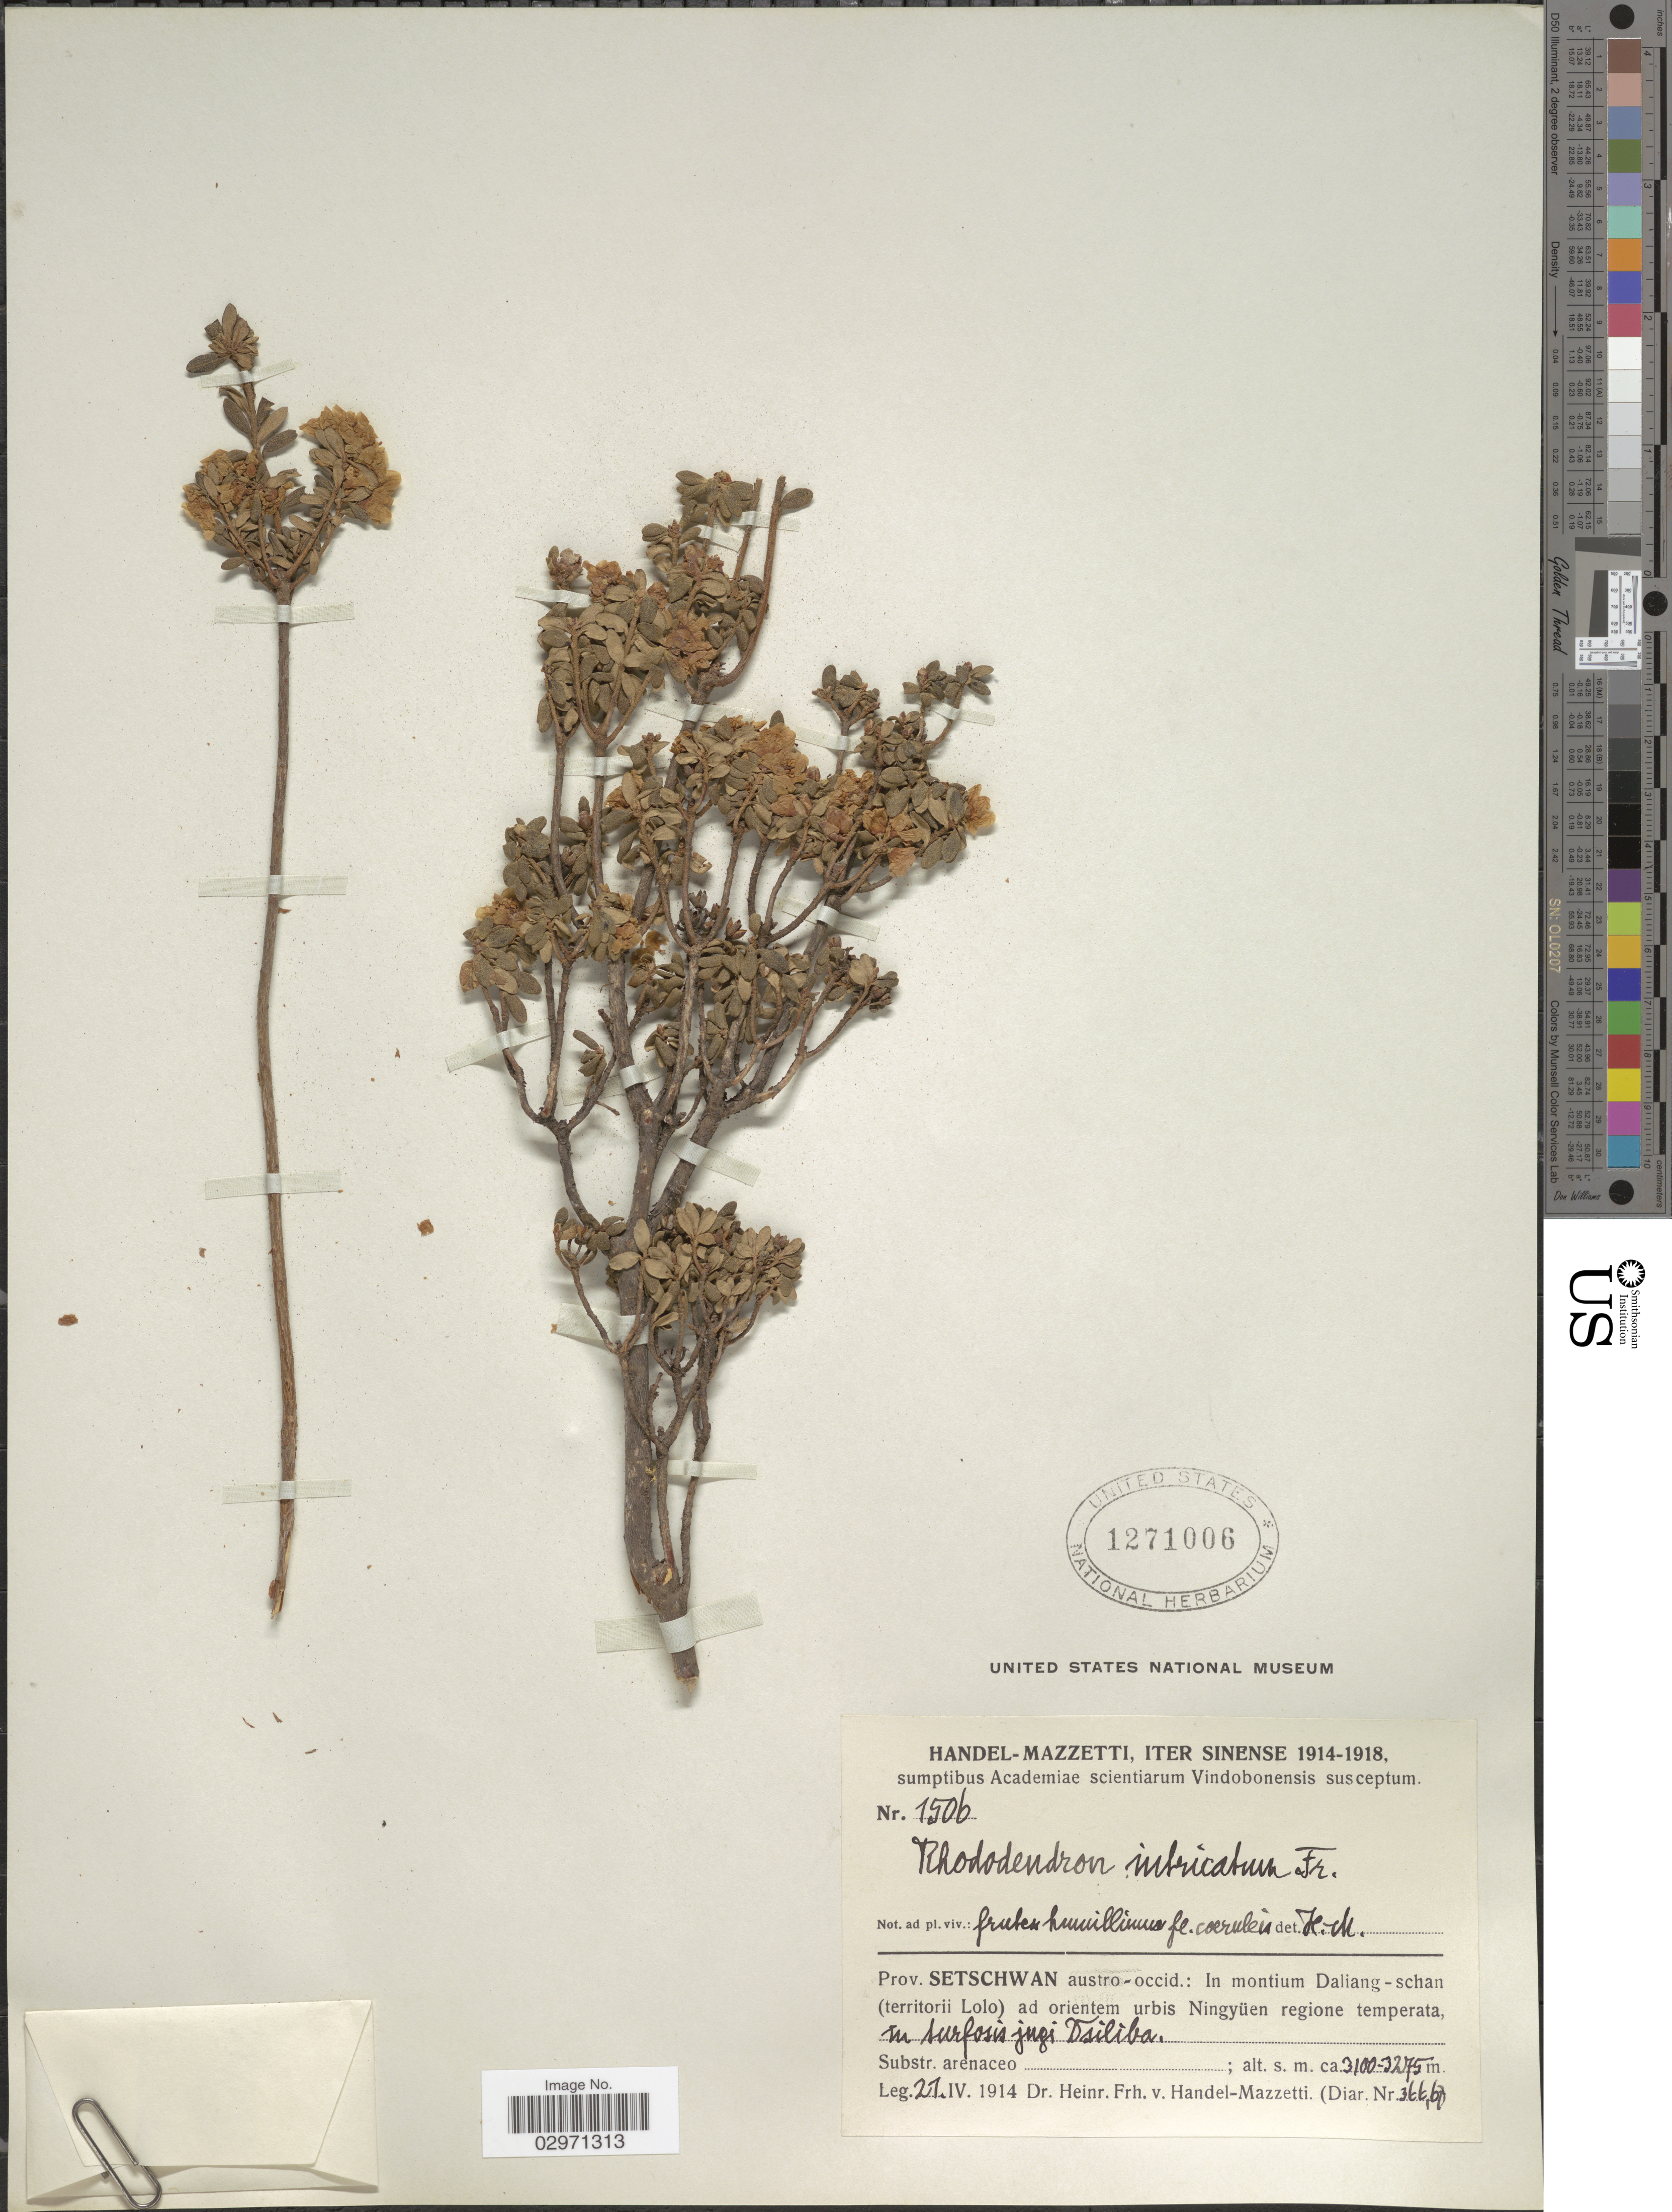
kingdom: Plantae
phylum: Tracheophyta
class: Magnoliopsida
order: Ericales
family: Ericaceae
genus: Rhododendron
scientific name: Rhododendron intricatum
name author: Franch.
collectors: H. Handel-Mazzetti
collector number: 1506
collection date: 1914-04-21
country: China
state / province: Sichuan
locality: Prov. Setschwan austro-occid.: In montium Daliang-schan (territorii Lolo) ad orientem urbis Ningyüen regione temperata, in surfosis jugi Dsiliba [interpreted].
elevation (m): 3100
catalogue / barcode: US 1271006